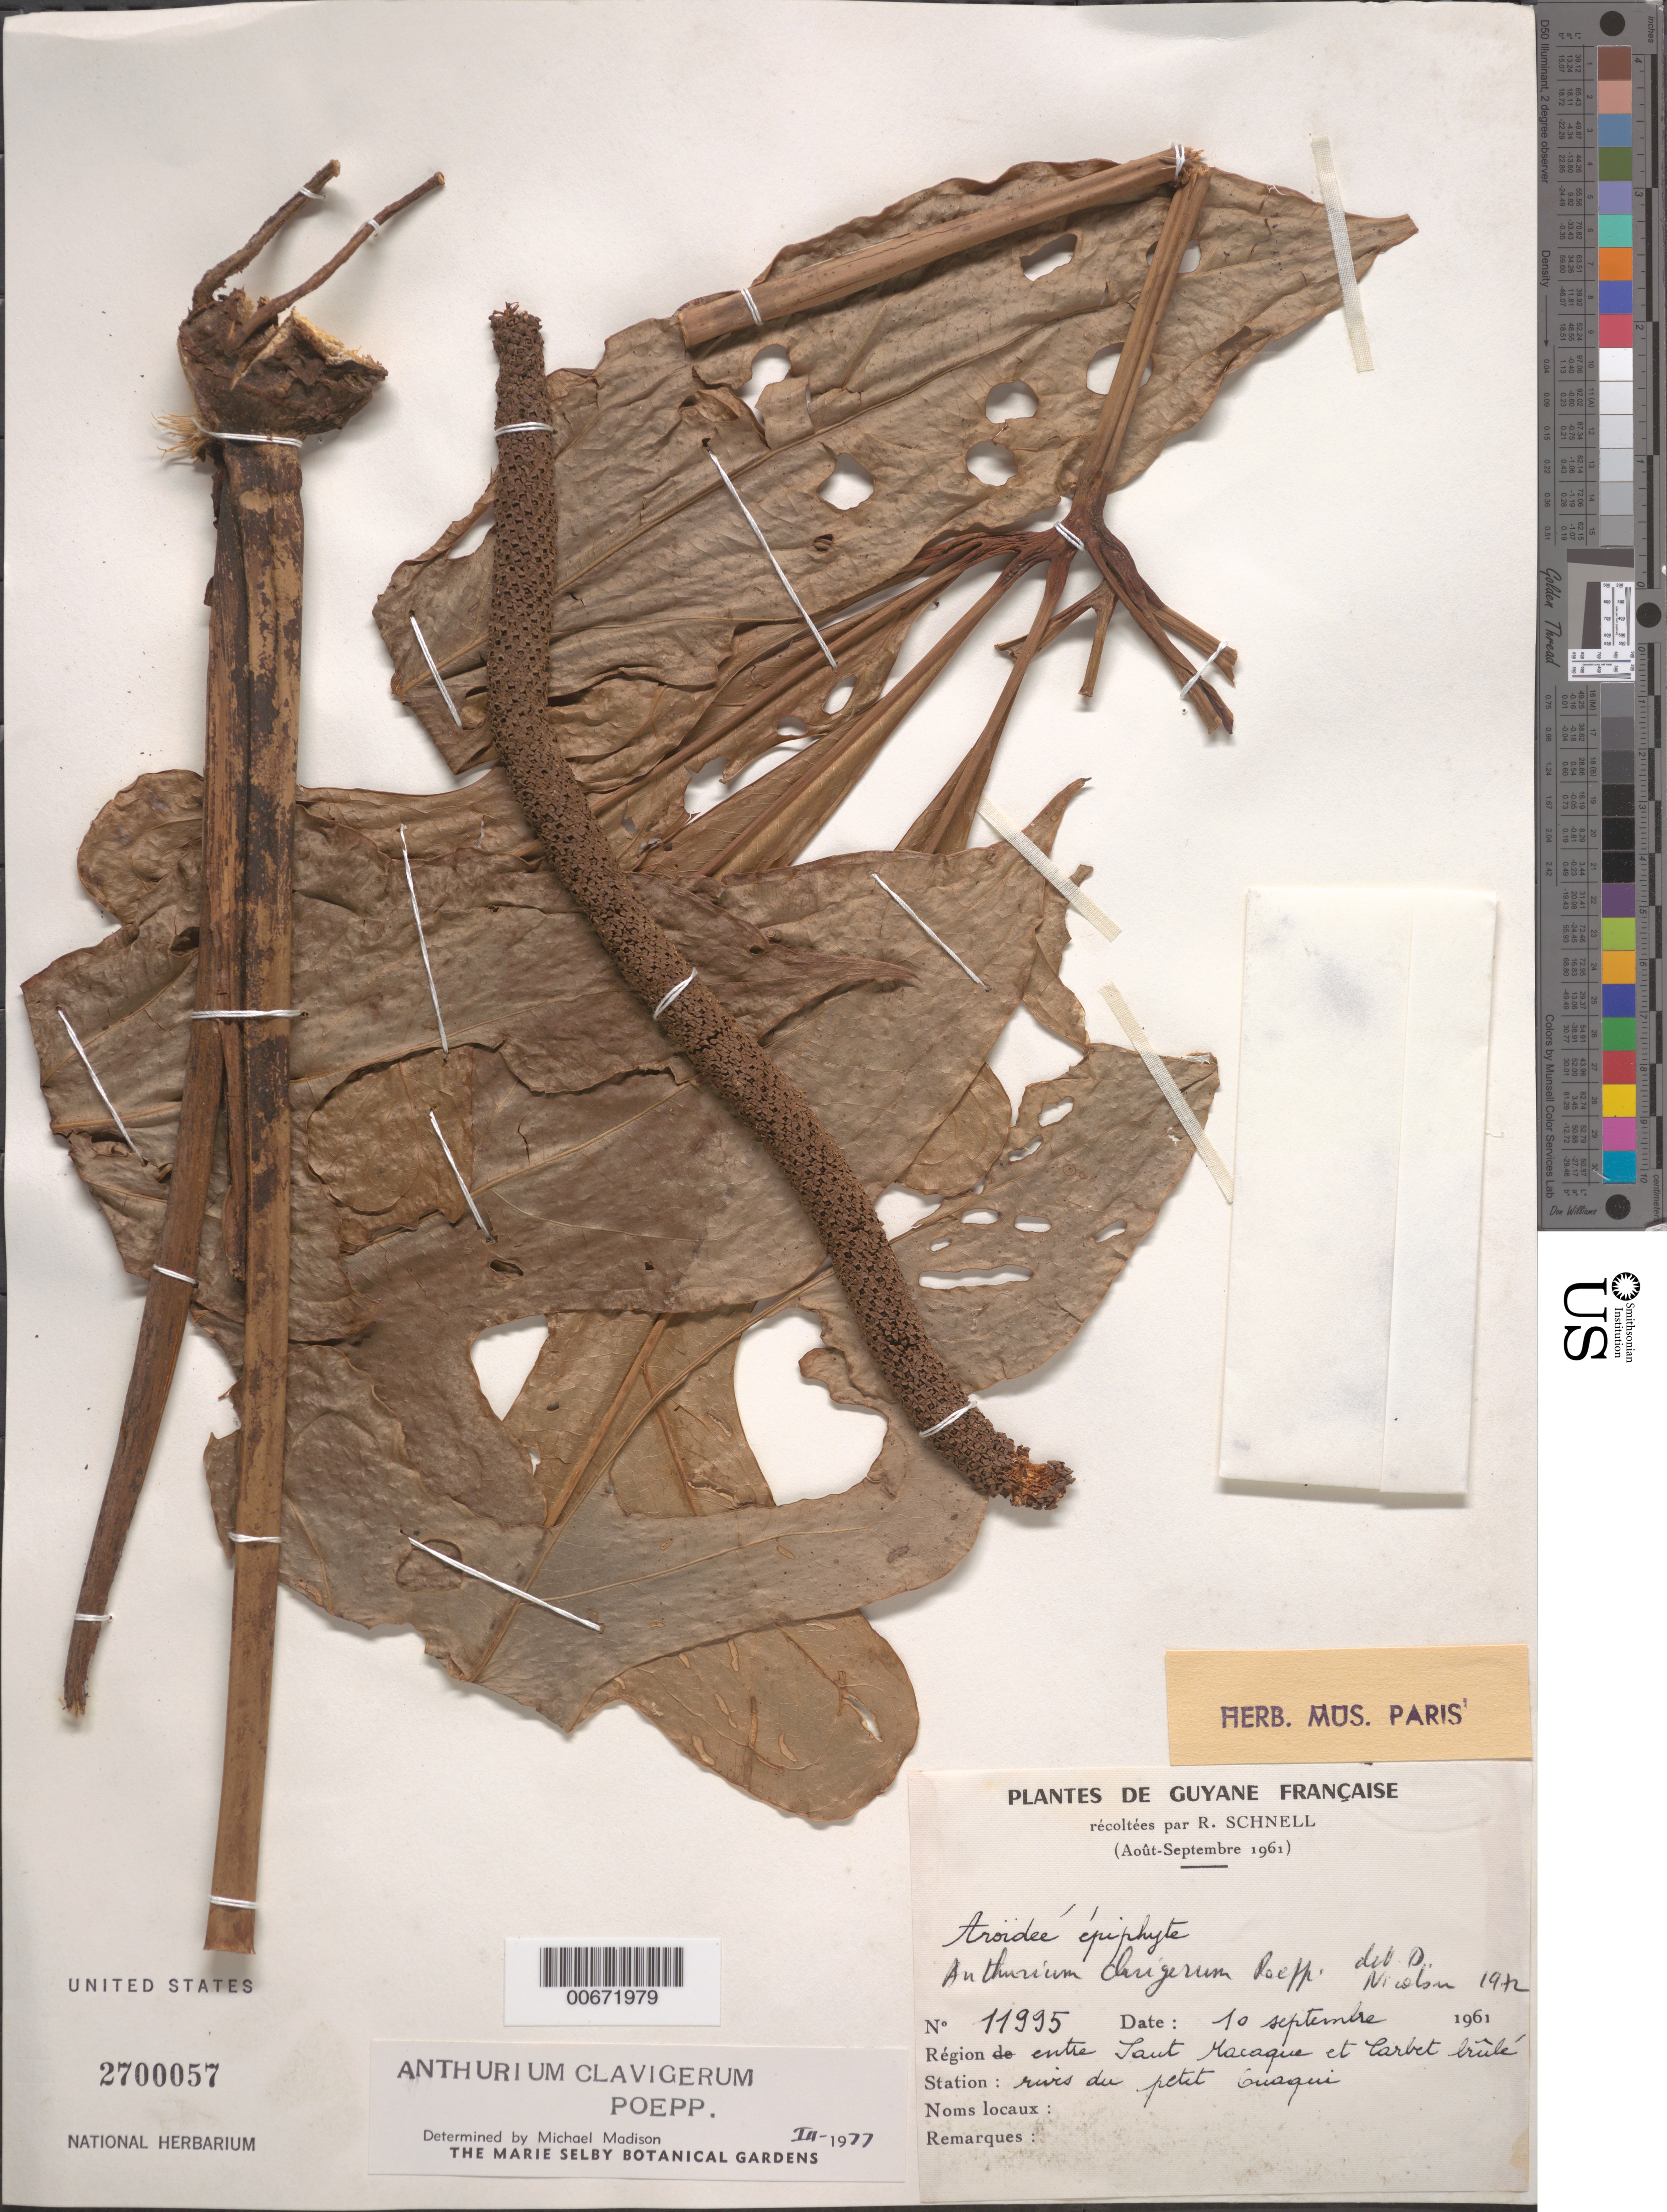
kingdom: Plantae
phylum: Tracheophyta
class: Liliopsida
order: Alismatales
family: Araceae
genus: Anthurium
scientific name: Anthurium clavigerum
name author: Poepp. & Endl.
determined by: Madison, Michael T.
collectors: R. A. Schnell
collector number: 11995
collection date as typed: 10-Sep-61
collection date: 1961-09-10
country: French Guiana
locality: Saut Macaque à Carbet brulé; rives du petit Ouaqui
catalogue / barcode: US 2700057